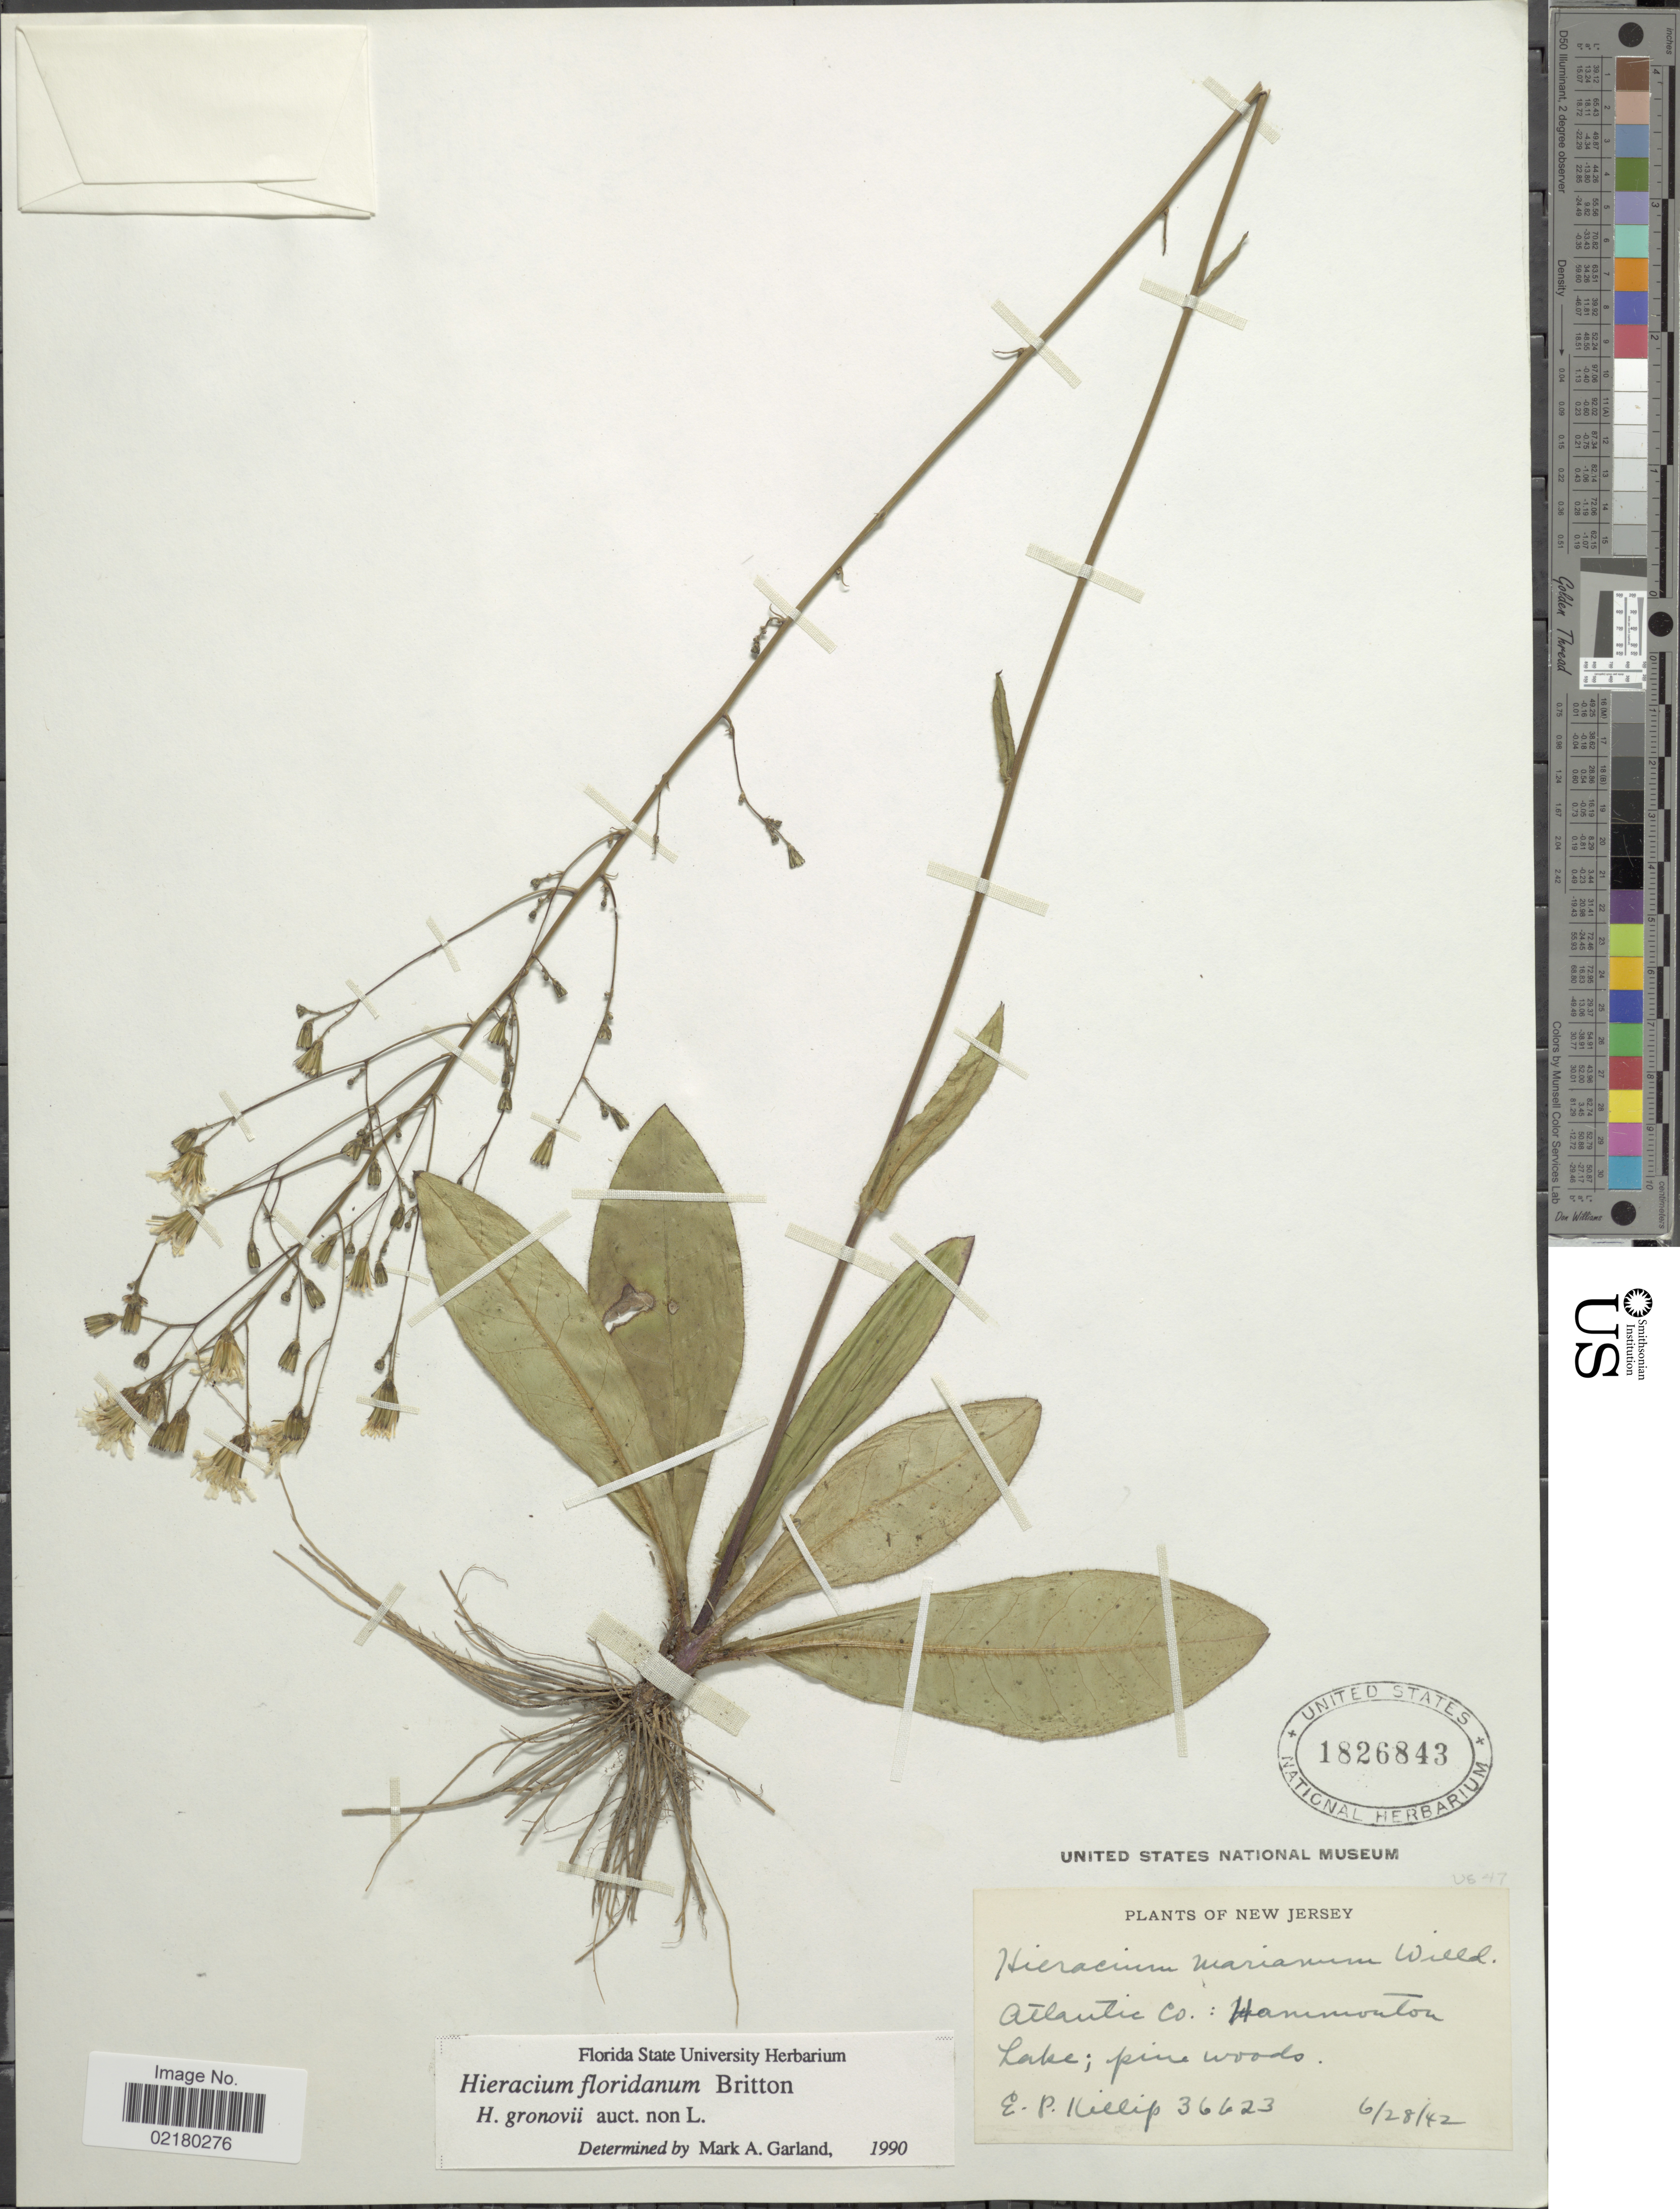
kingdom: Plantae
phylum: Tracheophyta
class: Magnoliopsida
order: Asterales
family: Asteraceae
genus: Hieracium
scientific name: Hieracium gronovii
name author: L.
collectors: E. P. Killip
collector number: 36623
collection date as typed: Transcribed d/m/y: 28/6/42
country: United States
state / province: New Jersey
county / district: Atlantic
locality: Hammonton Lake; pine woods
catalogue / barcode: US 1826843